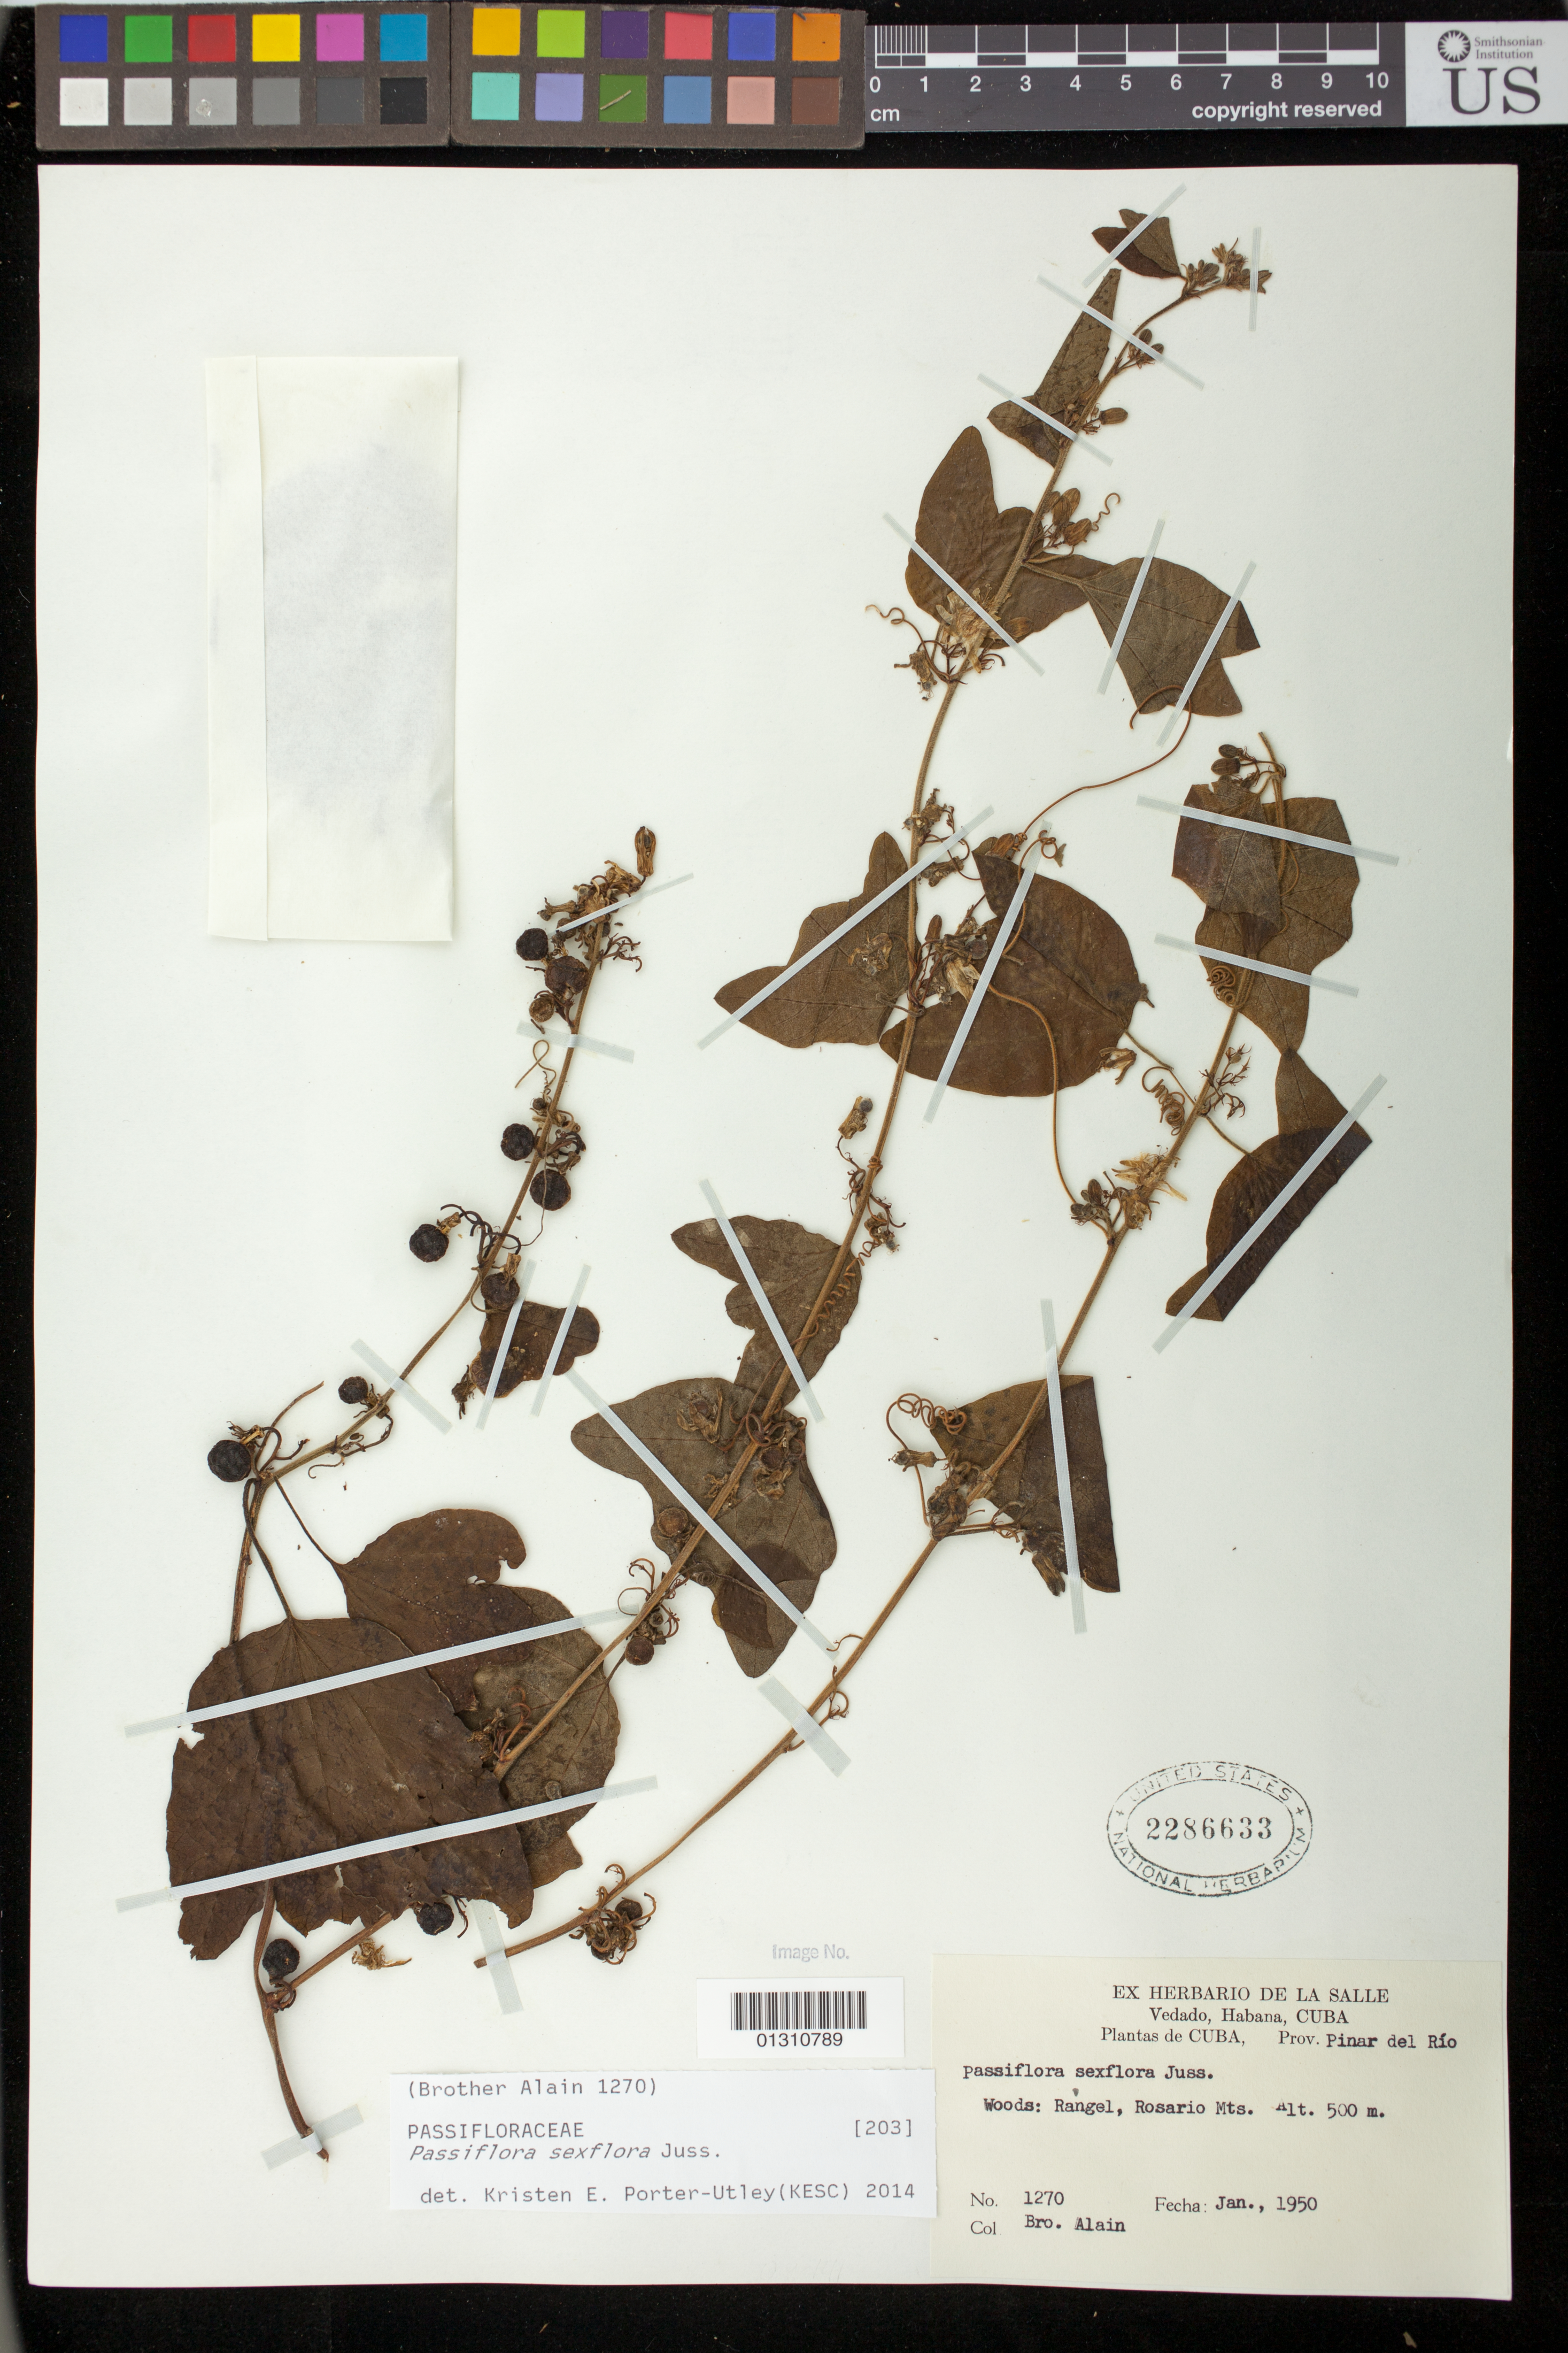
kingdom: Plantae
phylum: Tracheophyta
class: Magnoliopsida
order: Malpighiales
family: Passifloraceae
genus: Passiflora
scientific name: Passiflora sexflora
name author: Juss.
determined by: Porter-Utley, Kristen E.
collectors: A. H.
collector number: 1270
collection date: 1950-01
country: Cuba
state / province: Pinar del Rio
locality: Rangel, Rosario Mts.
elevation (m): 500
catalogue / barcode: US 2286633